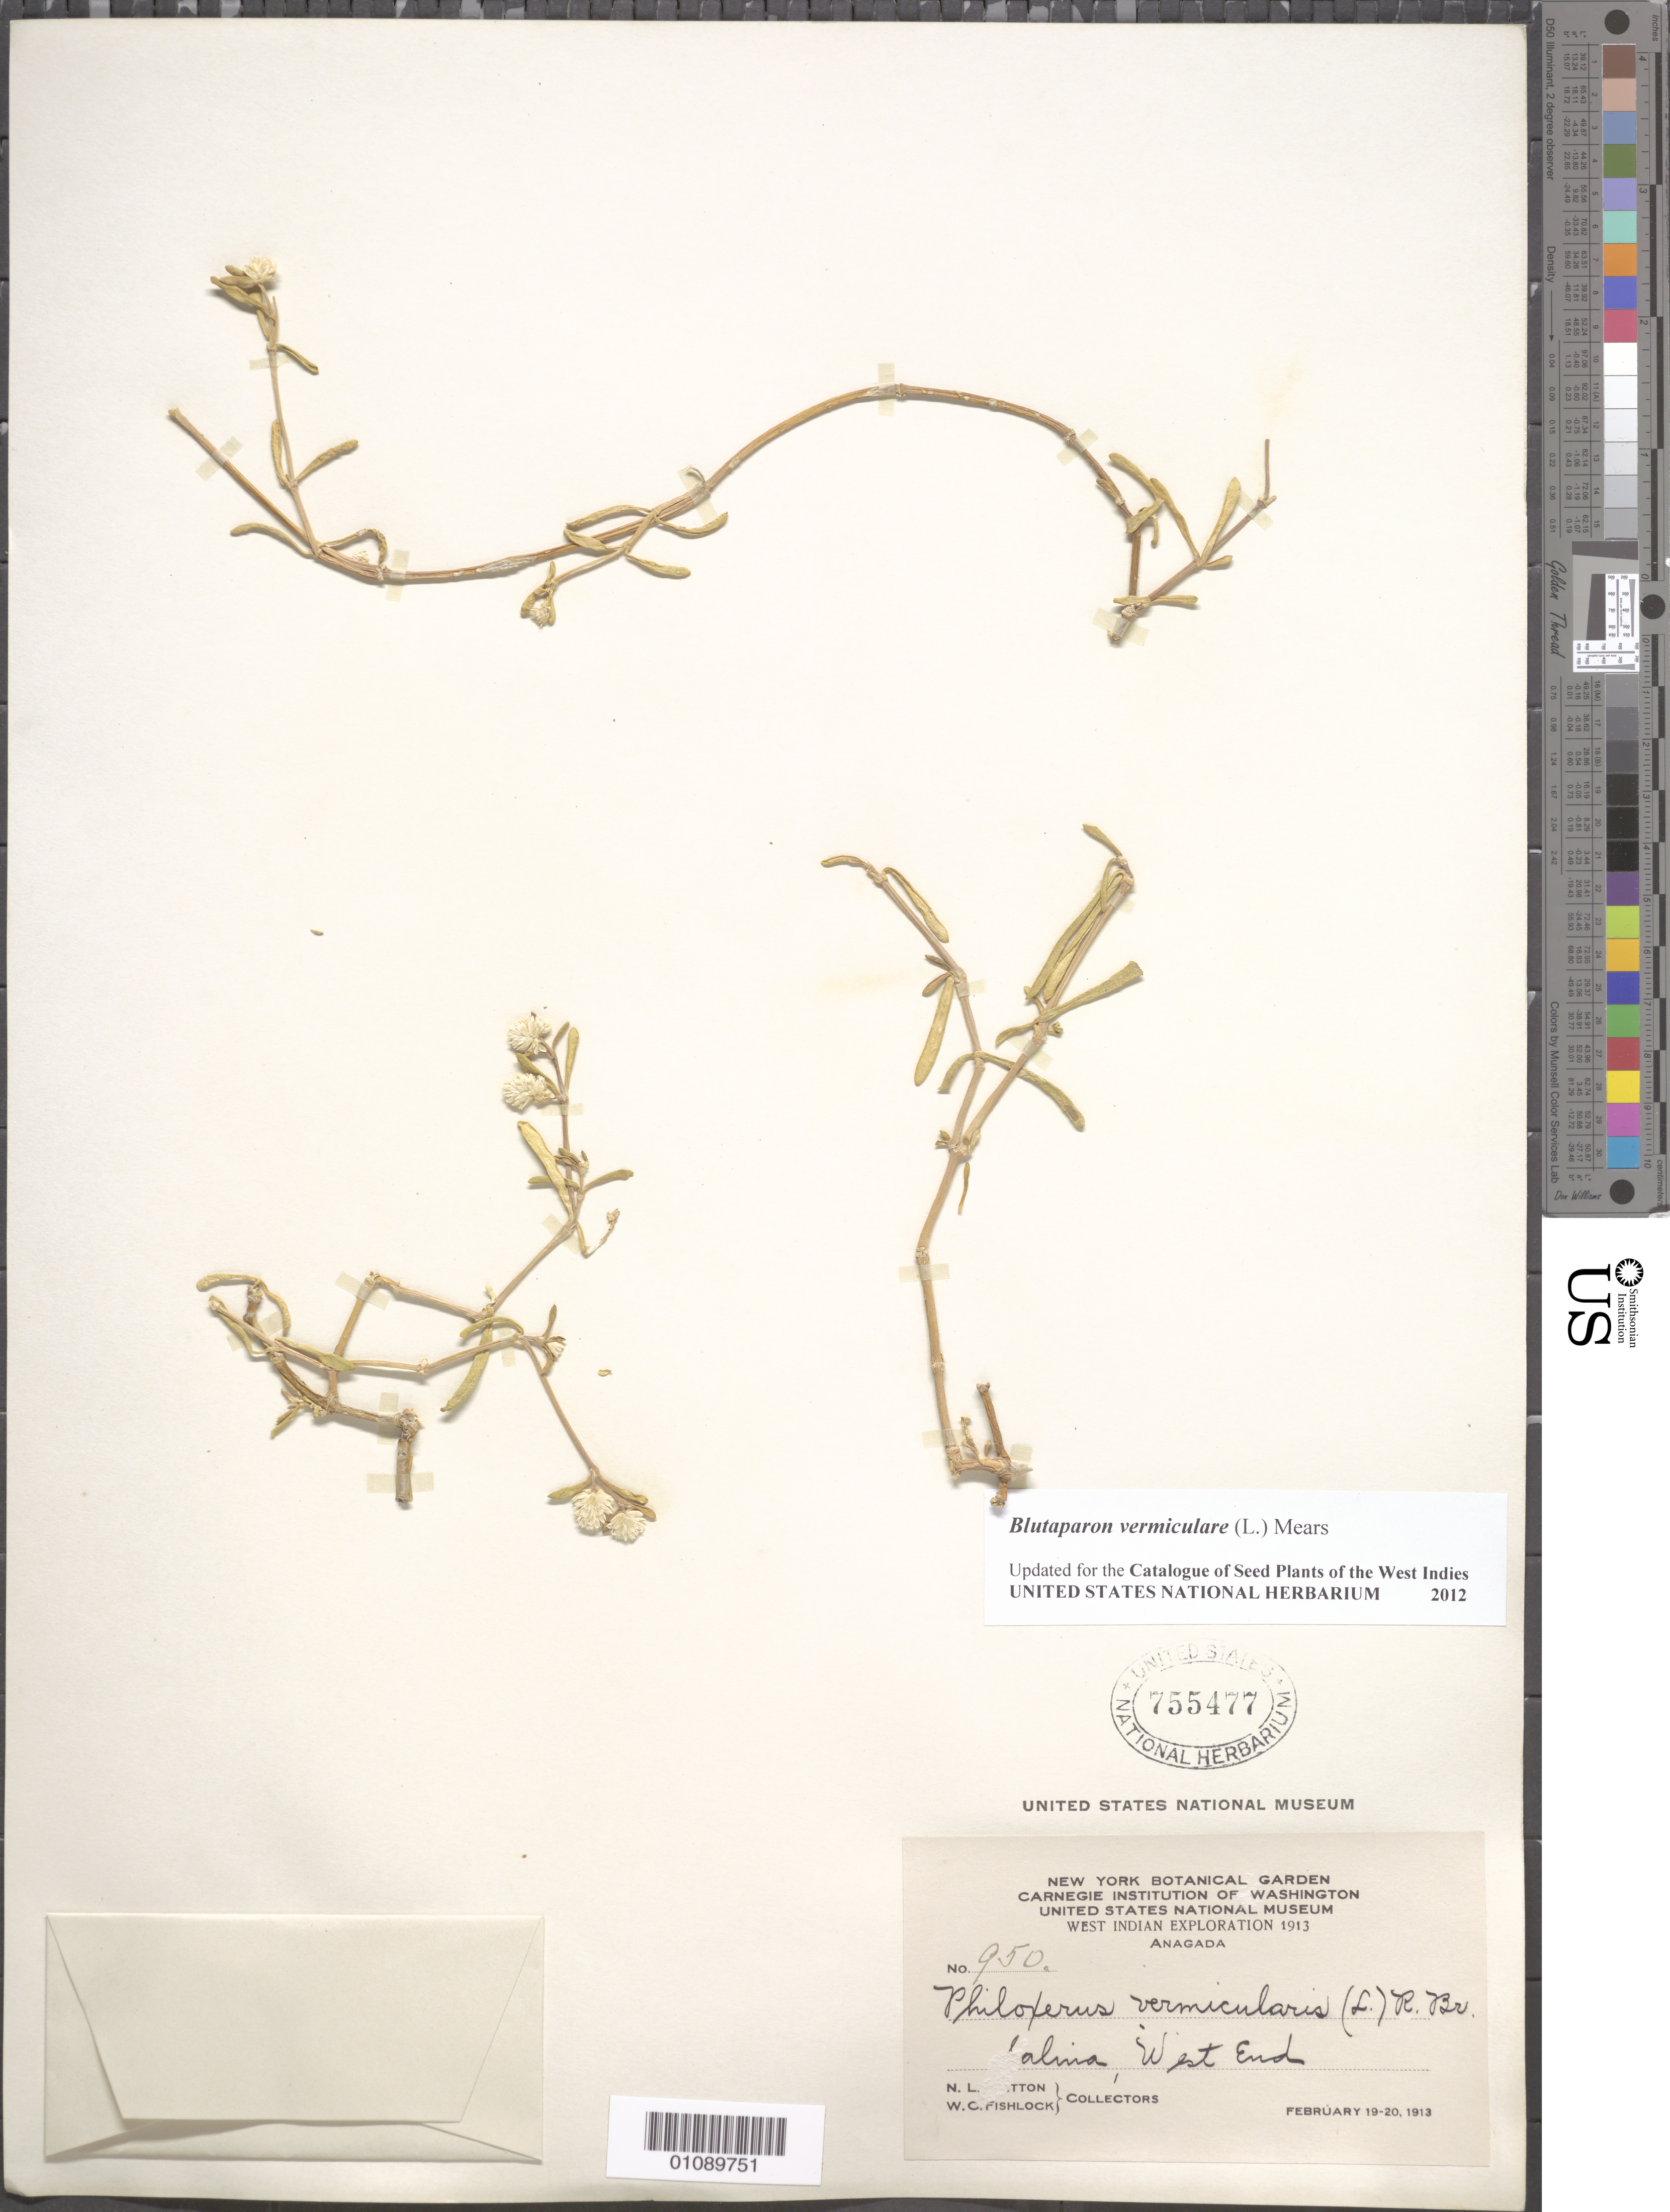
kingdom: Plantae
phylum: Tracheophyta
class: Magnoliopsida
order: Caryophyllales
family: Amaranthaceae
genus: Gomphrena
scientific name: Gomphrena vermicularis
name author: L.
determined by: Strong, Mark T., (BOT), Smithsonian Institution - National Museum of Natural History (UNITED STATES)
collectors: N. Britton & W. Fishlock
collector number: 950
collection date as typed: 19 Feb 1913 and 20 Feb 1913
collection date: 1913-02-19,1913-02-20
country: British Virgin Islands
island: Anegada I.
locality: Anagada, Salina, West End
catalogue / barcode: US 755477